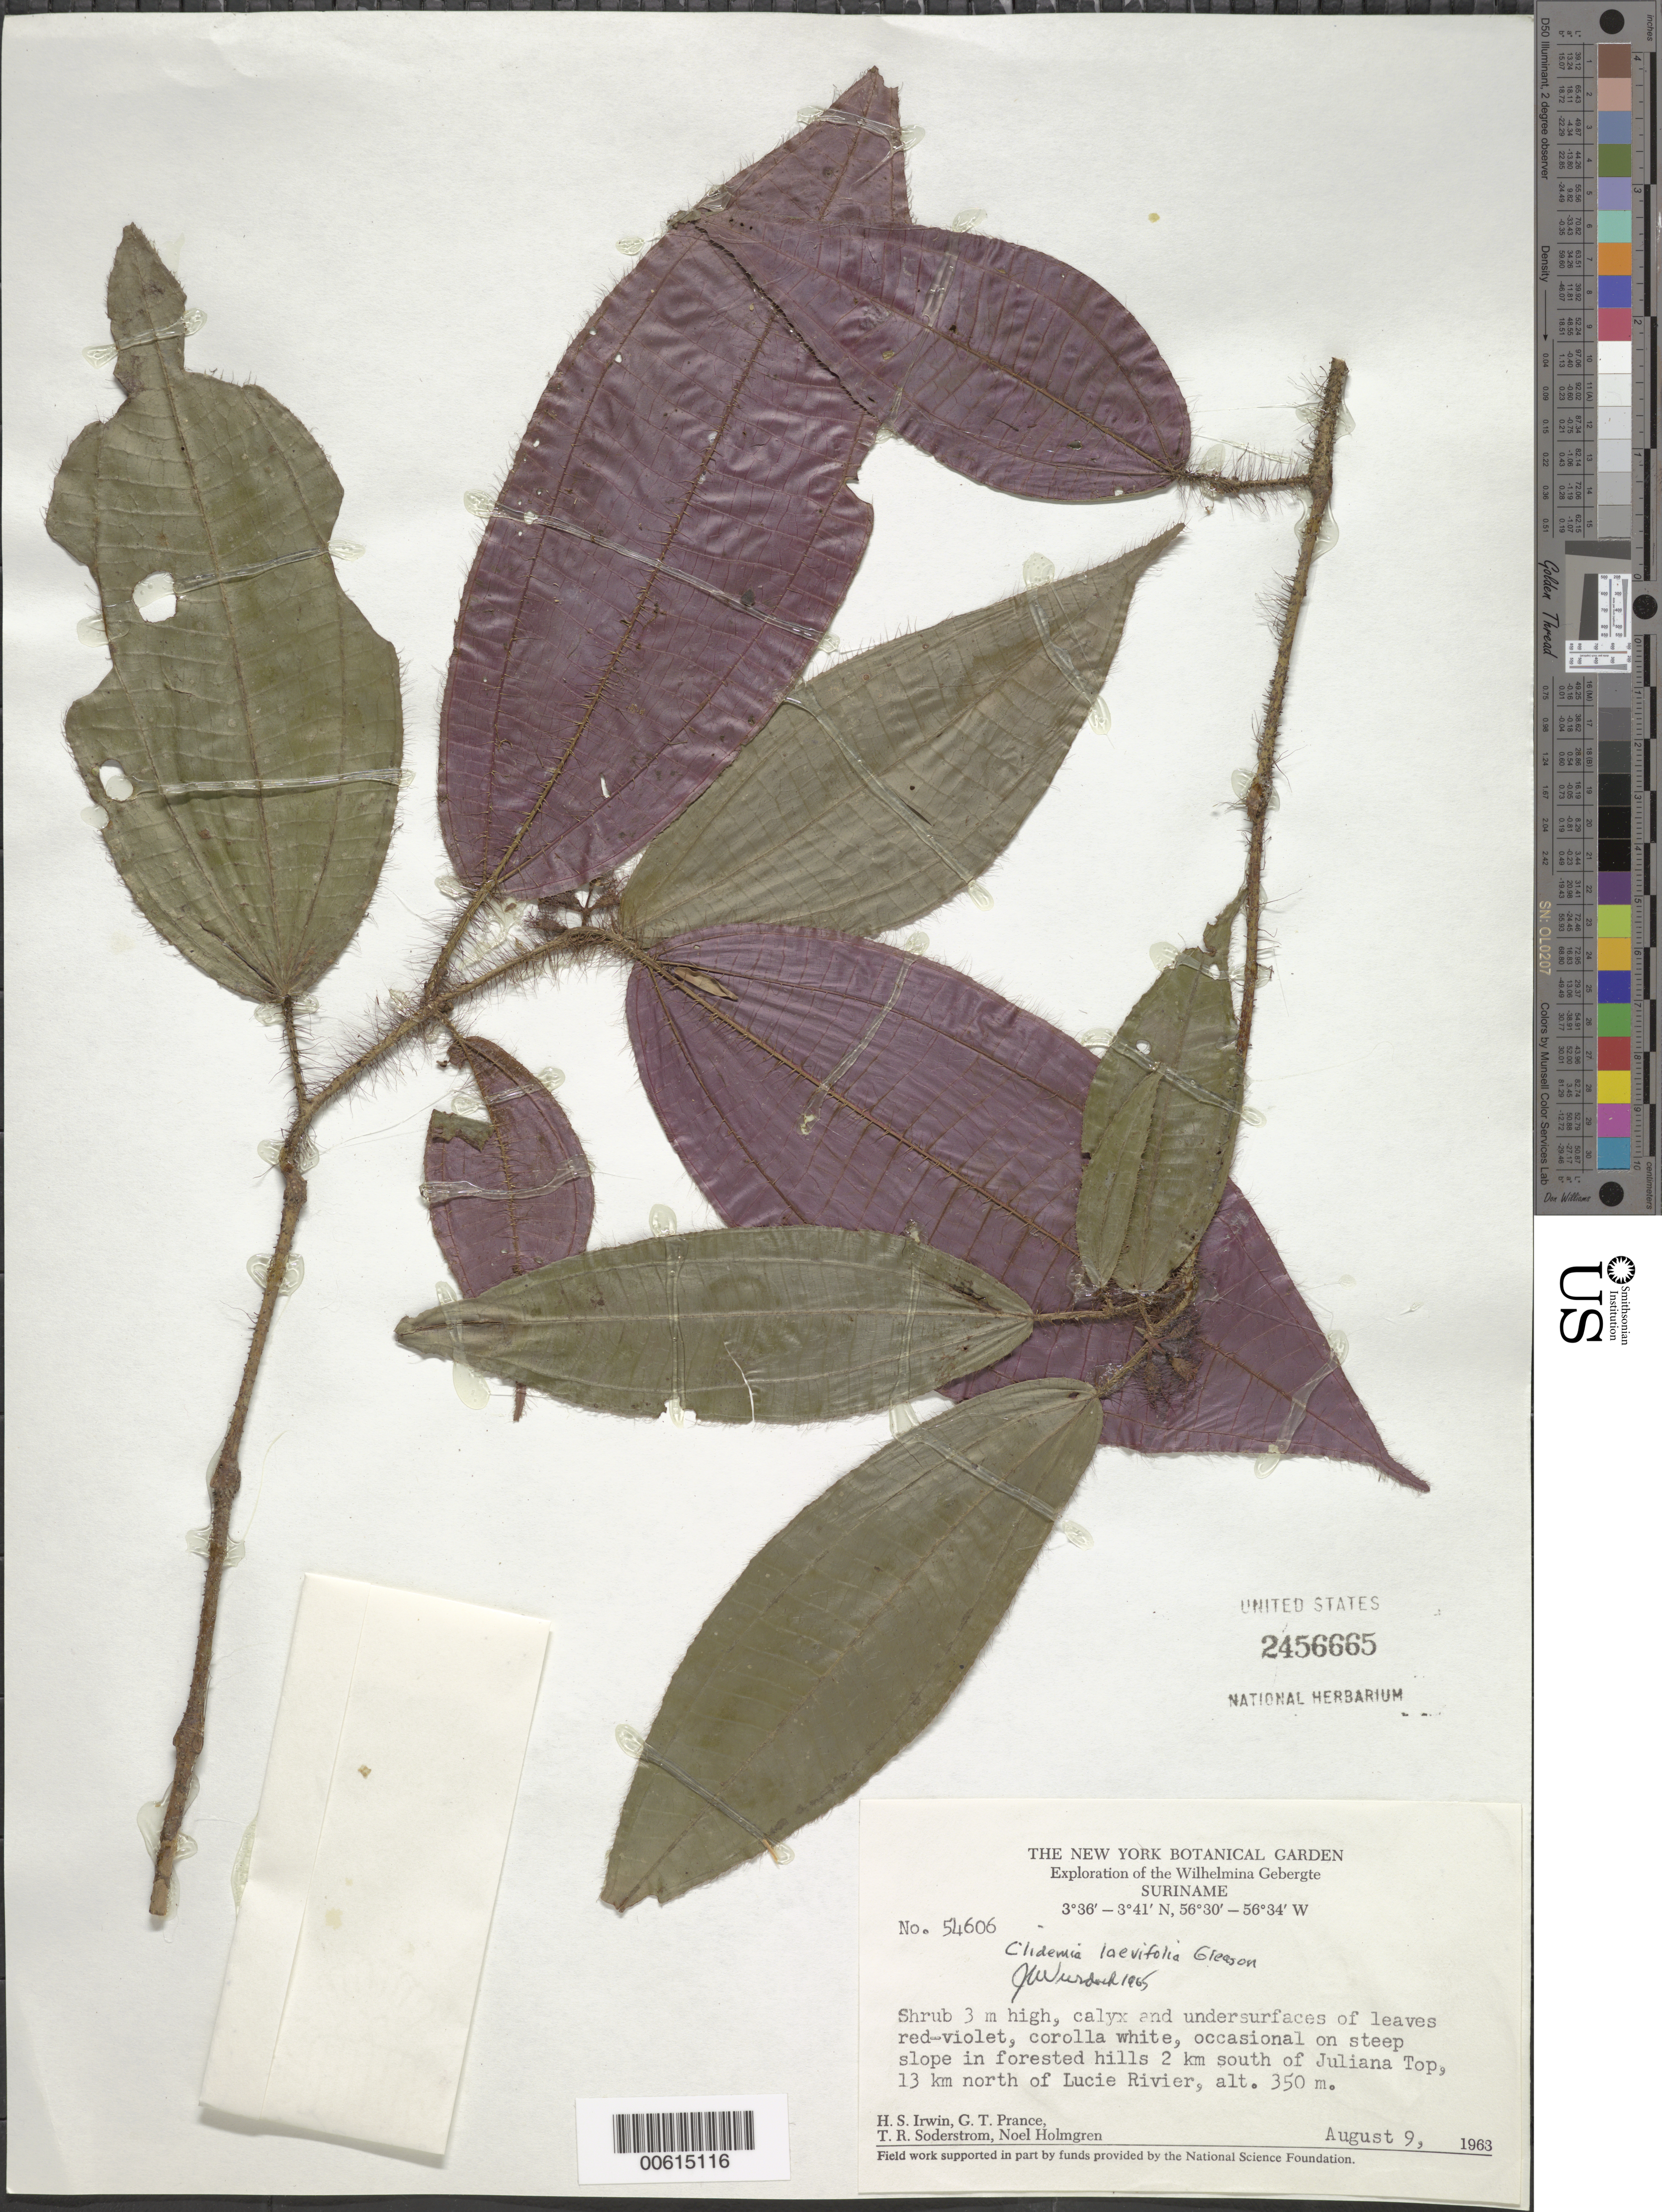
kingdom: Plantae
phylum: Tracheophyta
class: Magnoliopsida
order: Myrtales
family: Melastomataceae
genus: Clidemia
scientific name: Clidemia laevifolia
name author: Gleason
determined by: Wurdack, John J., (US), US (UNITED STATES)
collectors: H. Irwin, G. T. Prance, T. R. Soderstrom & N. H. Holmgren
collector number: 54606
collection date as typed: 9-Aug-63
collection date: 1963-08-09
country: Suriname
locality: Wilhelminagebergte (Wilhelmina Mts.), 2 km S of Juliana Top, 13 km N of Lucie R.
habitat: Steep slope in forested hills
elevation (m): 350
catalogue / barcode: US 2456665